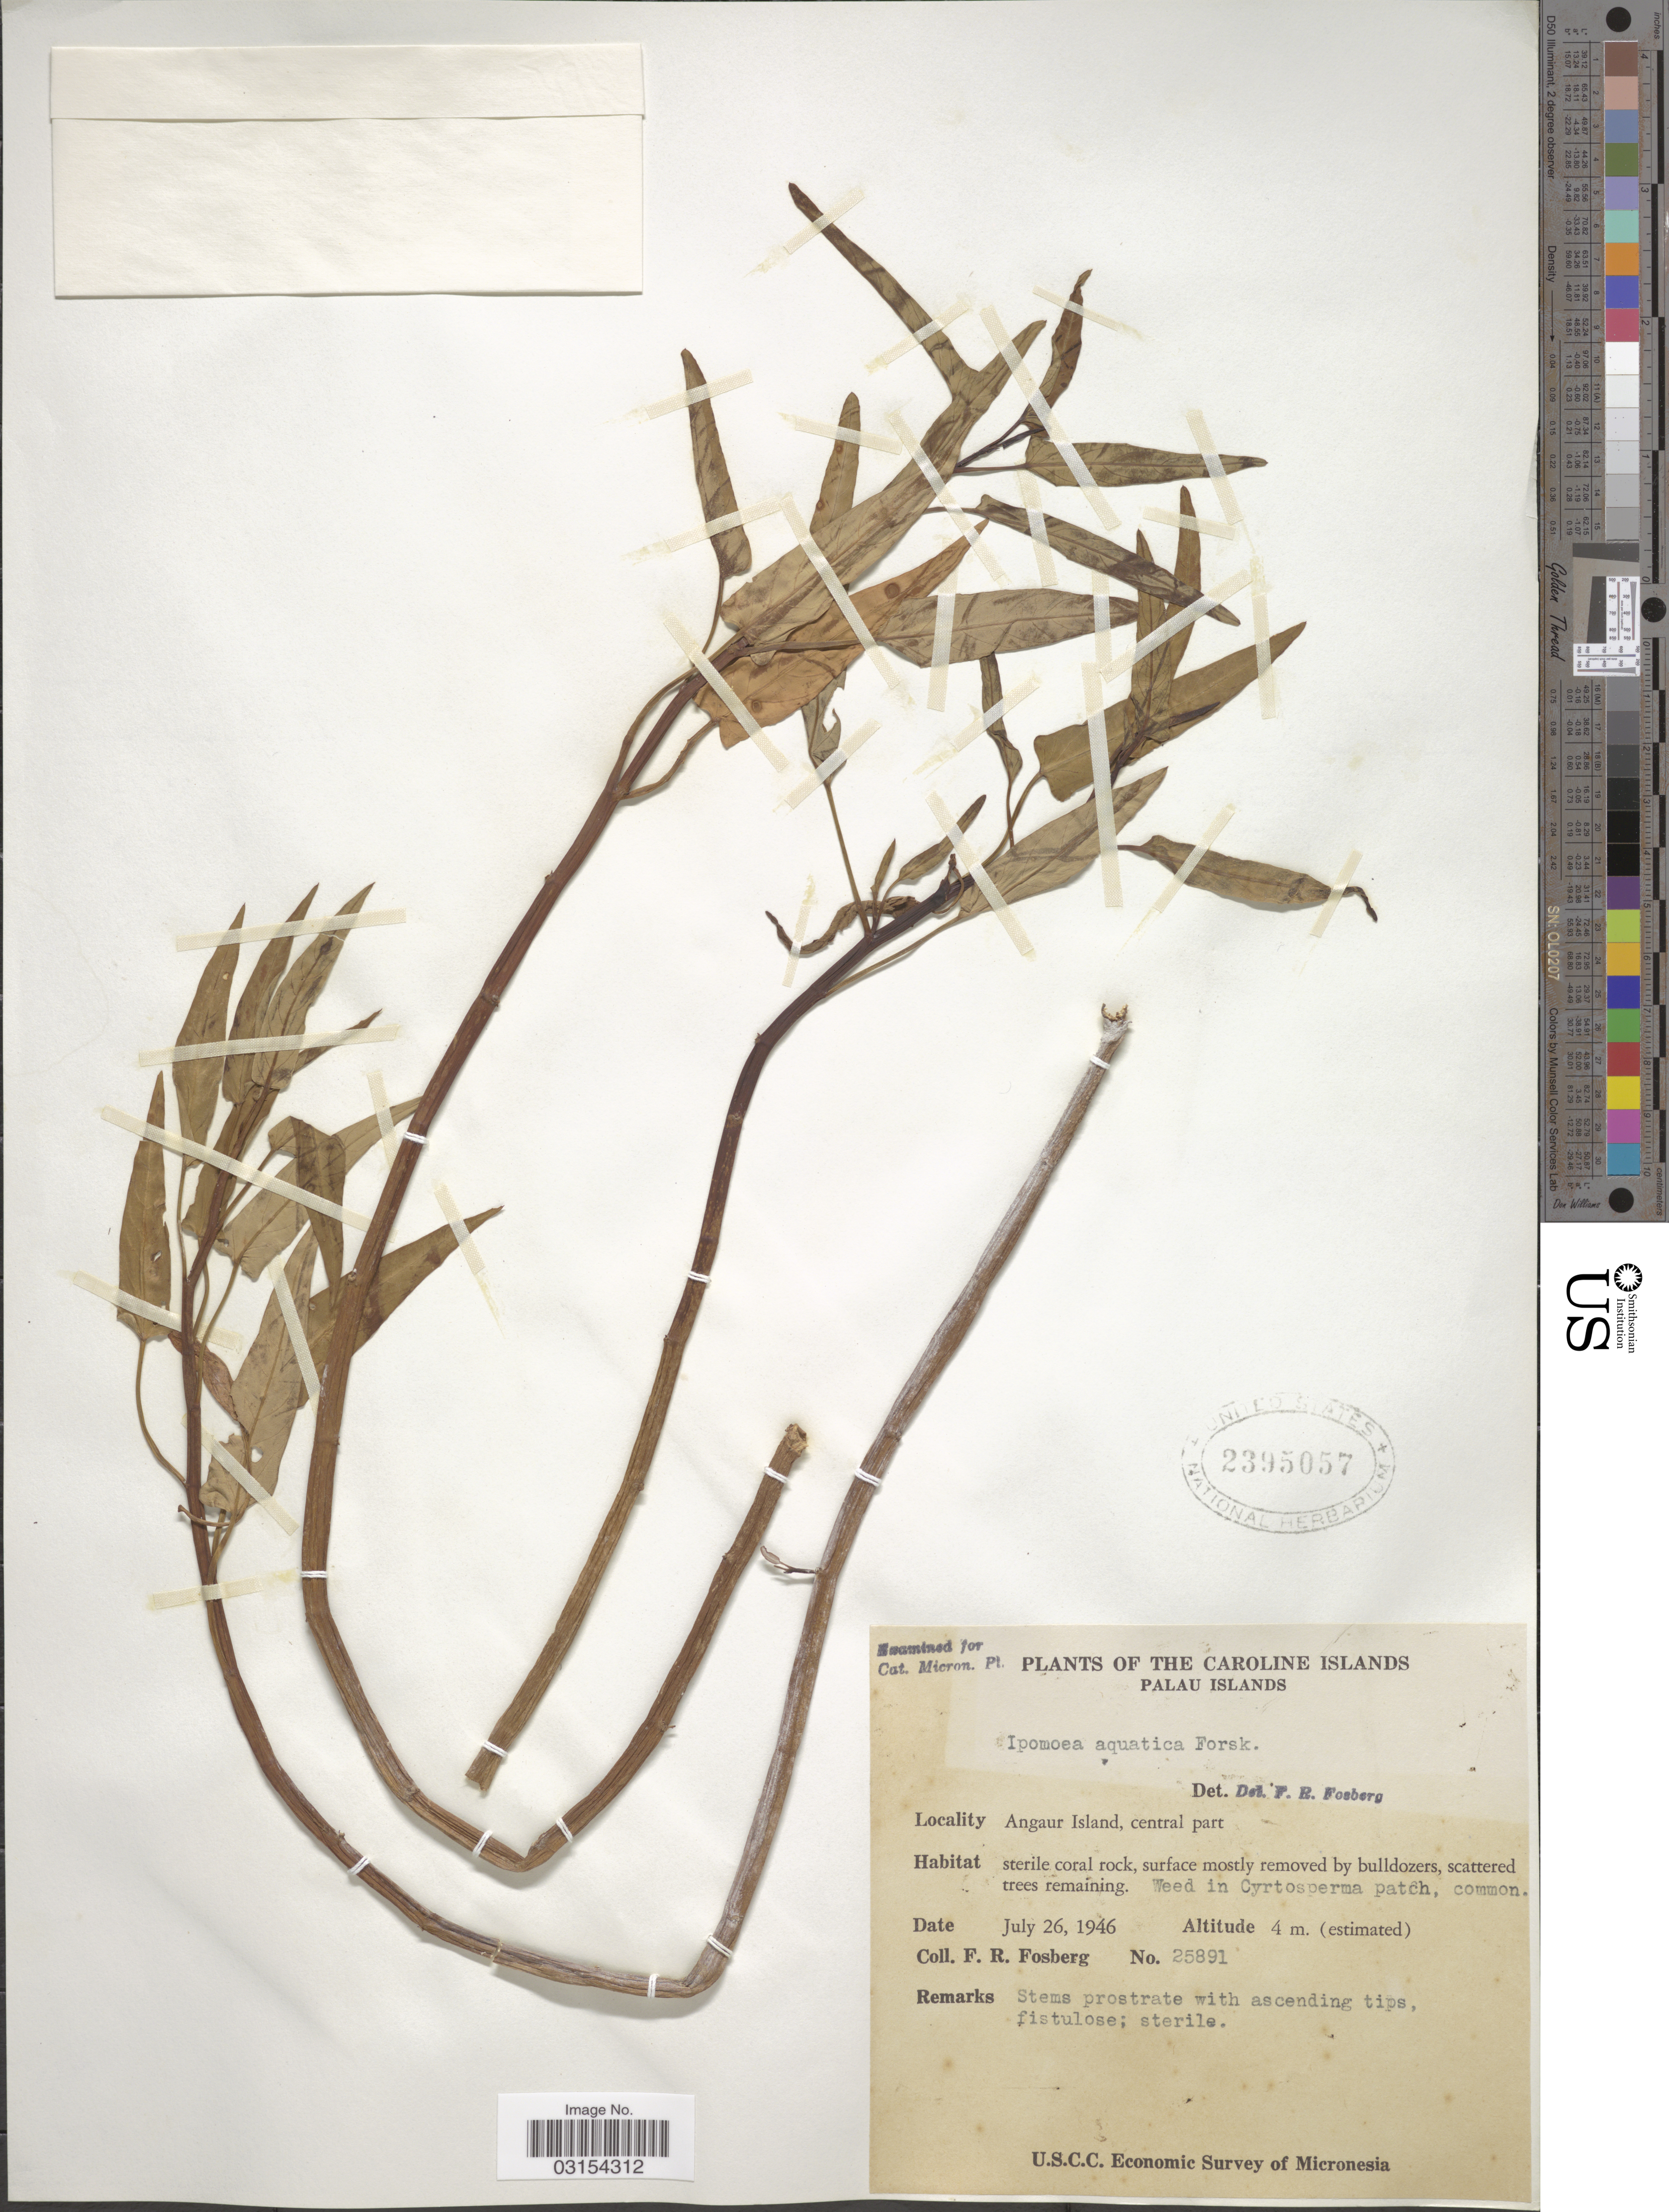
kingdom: Plantae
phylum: Tracheophyta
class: Magnoliopsida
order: Solanales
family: Convolvulaceae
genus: Ipomoea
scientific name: Ipomoea aquatica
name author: Forssk.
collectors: F. R. Fosberg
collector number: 25891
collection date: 1946-07-26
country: Palau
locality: Thye Caroline Islands. Palau Islands. Angaur Island, central part.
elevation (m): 4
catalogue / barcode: US 2395057